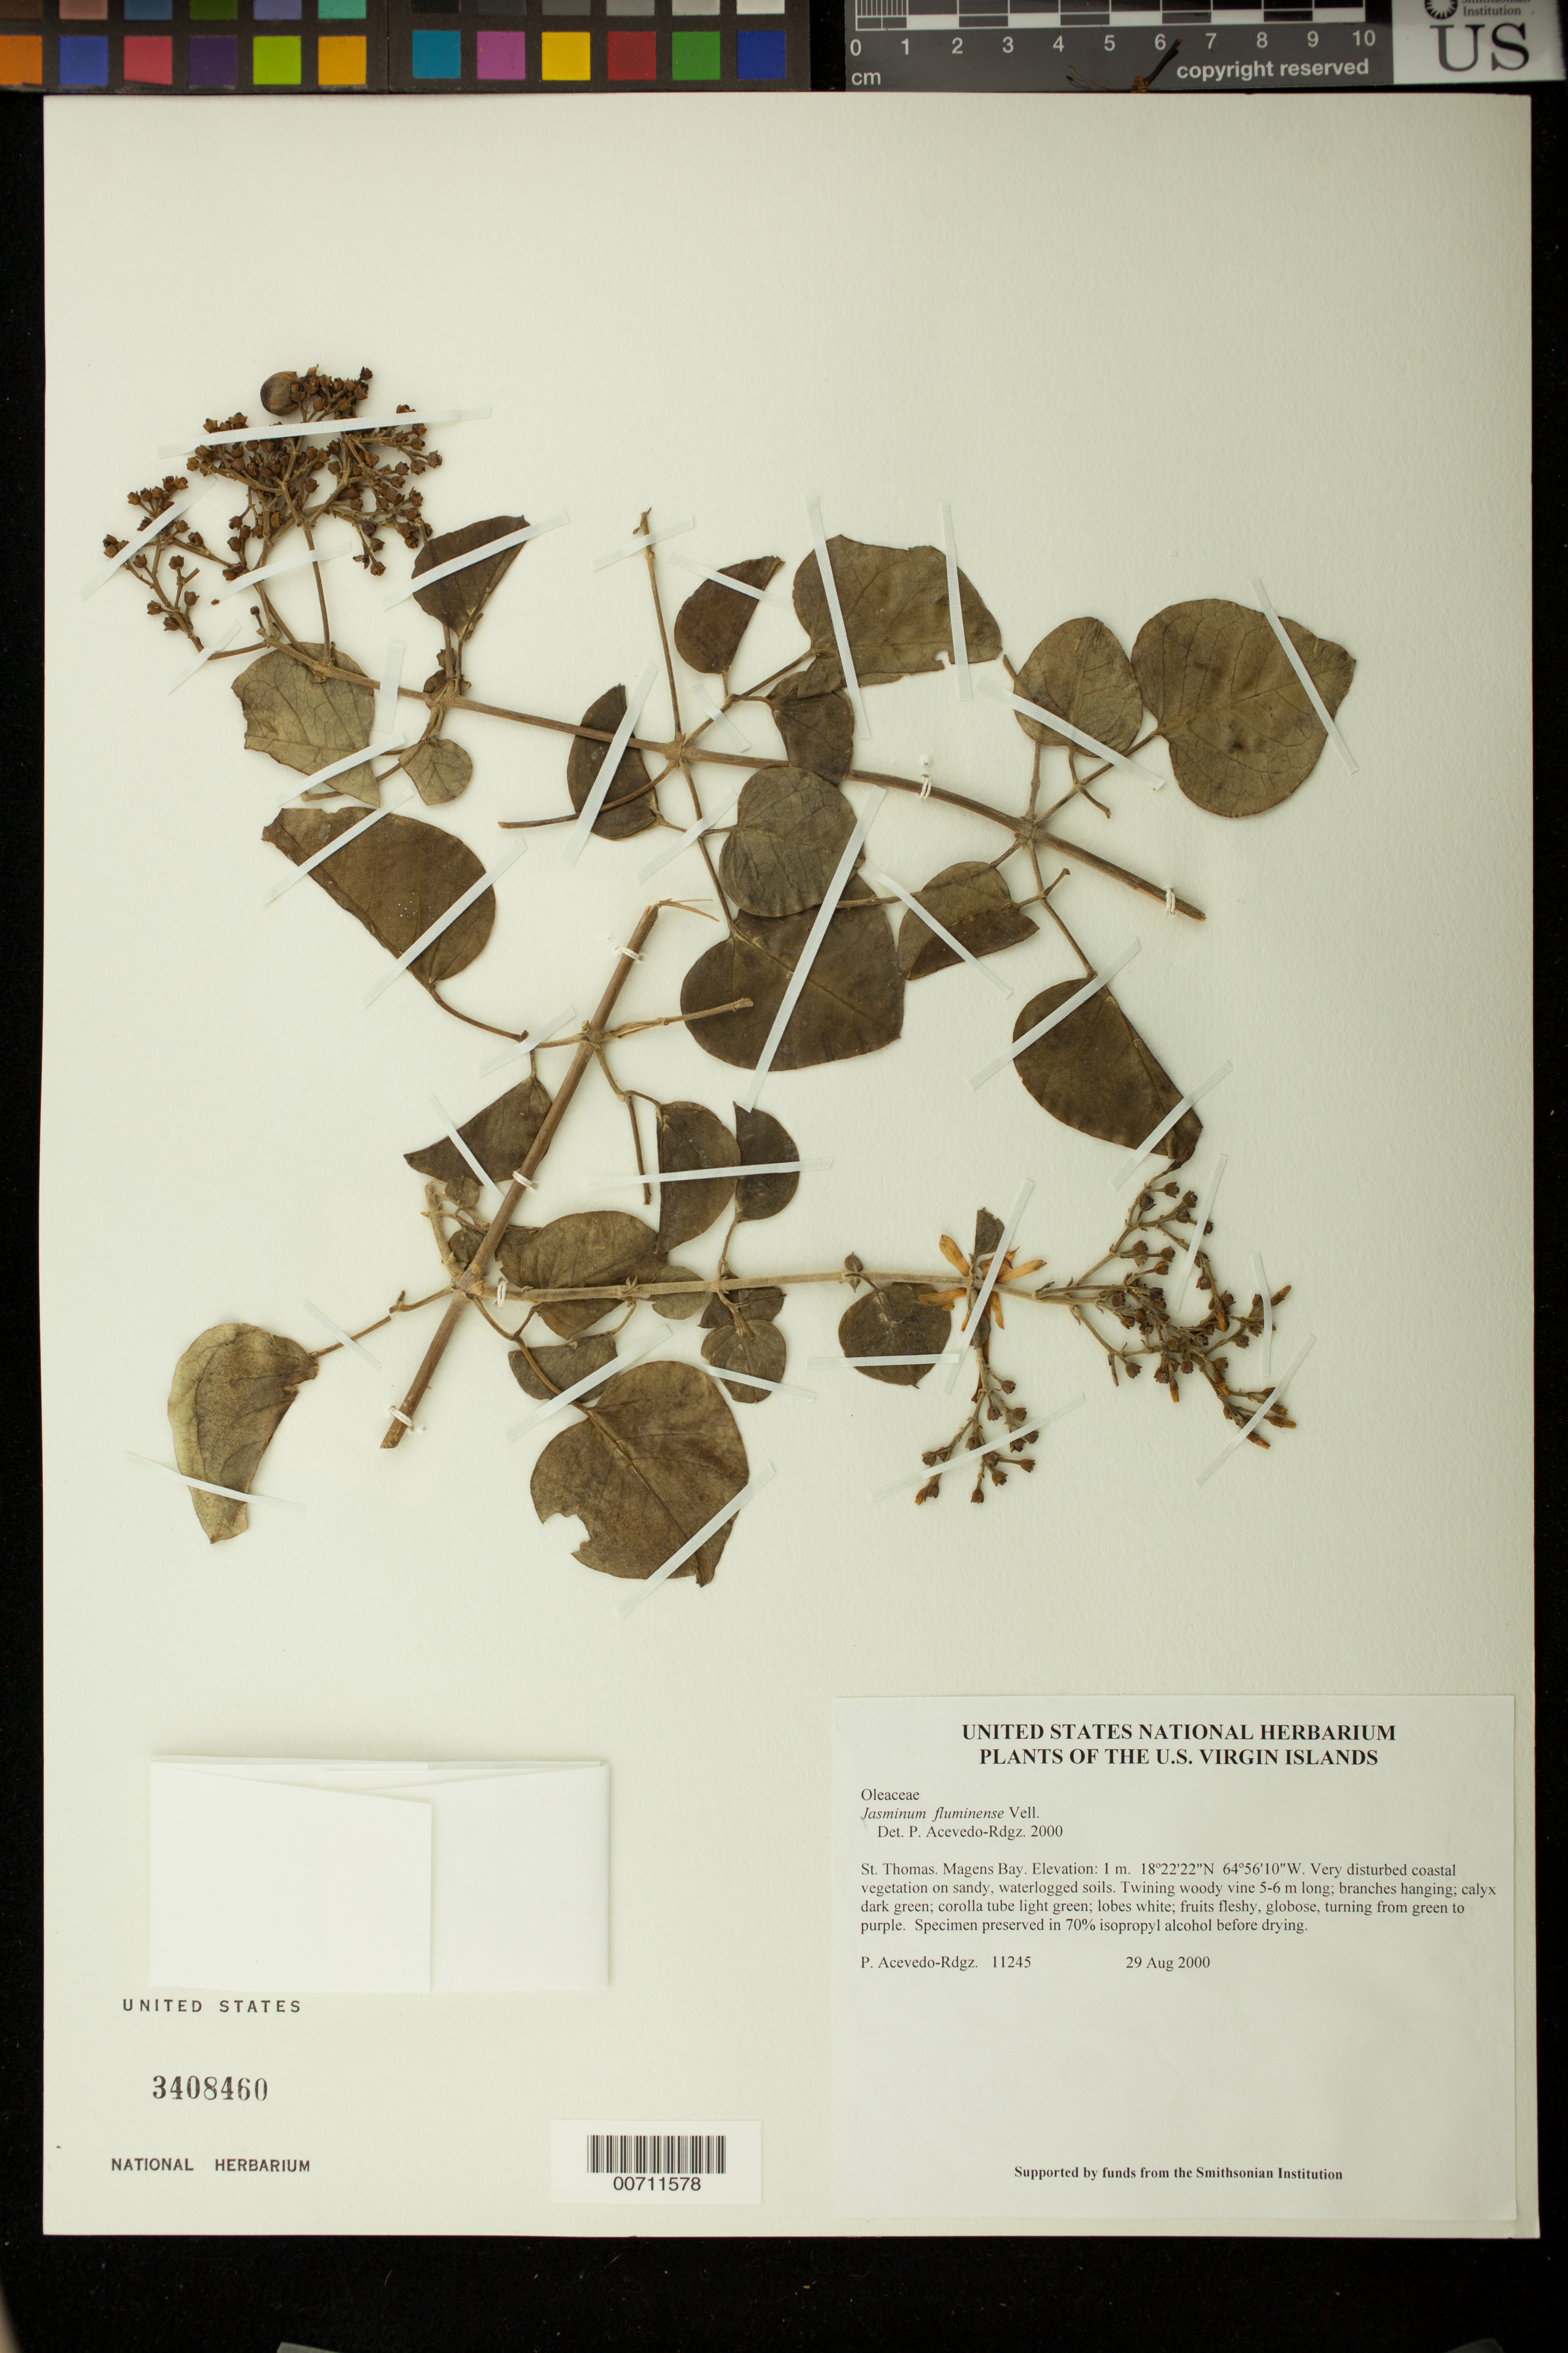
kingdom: Plantae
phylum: Tracheophyta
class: Magnoliopsida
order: Lamiales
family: Oleaceae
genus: Jasminum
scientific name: Jasminum fluminense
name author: Vell.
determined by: Acevedo-Rodríguez, P., (BOT), Smithsonian Institution - National Museum of Natural History (UNITED STATES)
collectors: P. Acevedo-Rodr.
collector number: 11245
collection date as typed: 29 Aug 2000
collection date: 2000-08-29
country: U.S. Virgin Islands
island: St. Thomas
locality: Magens Bay.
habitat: Very disturbed coastal vegetation on sandy, waterlogged soils.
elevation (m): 1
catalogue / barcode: US 3408460